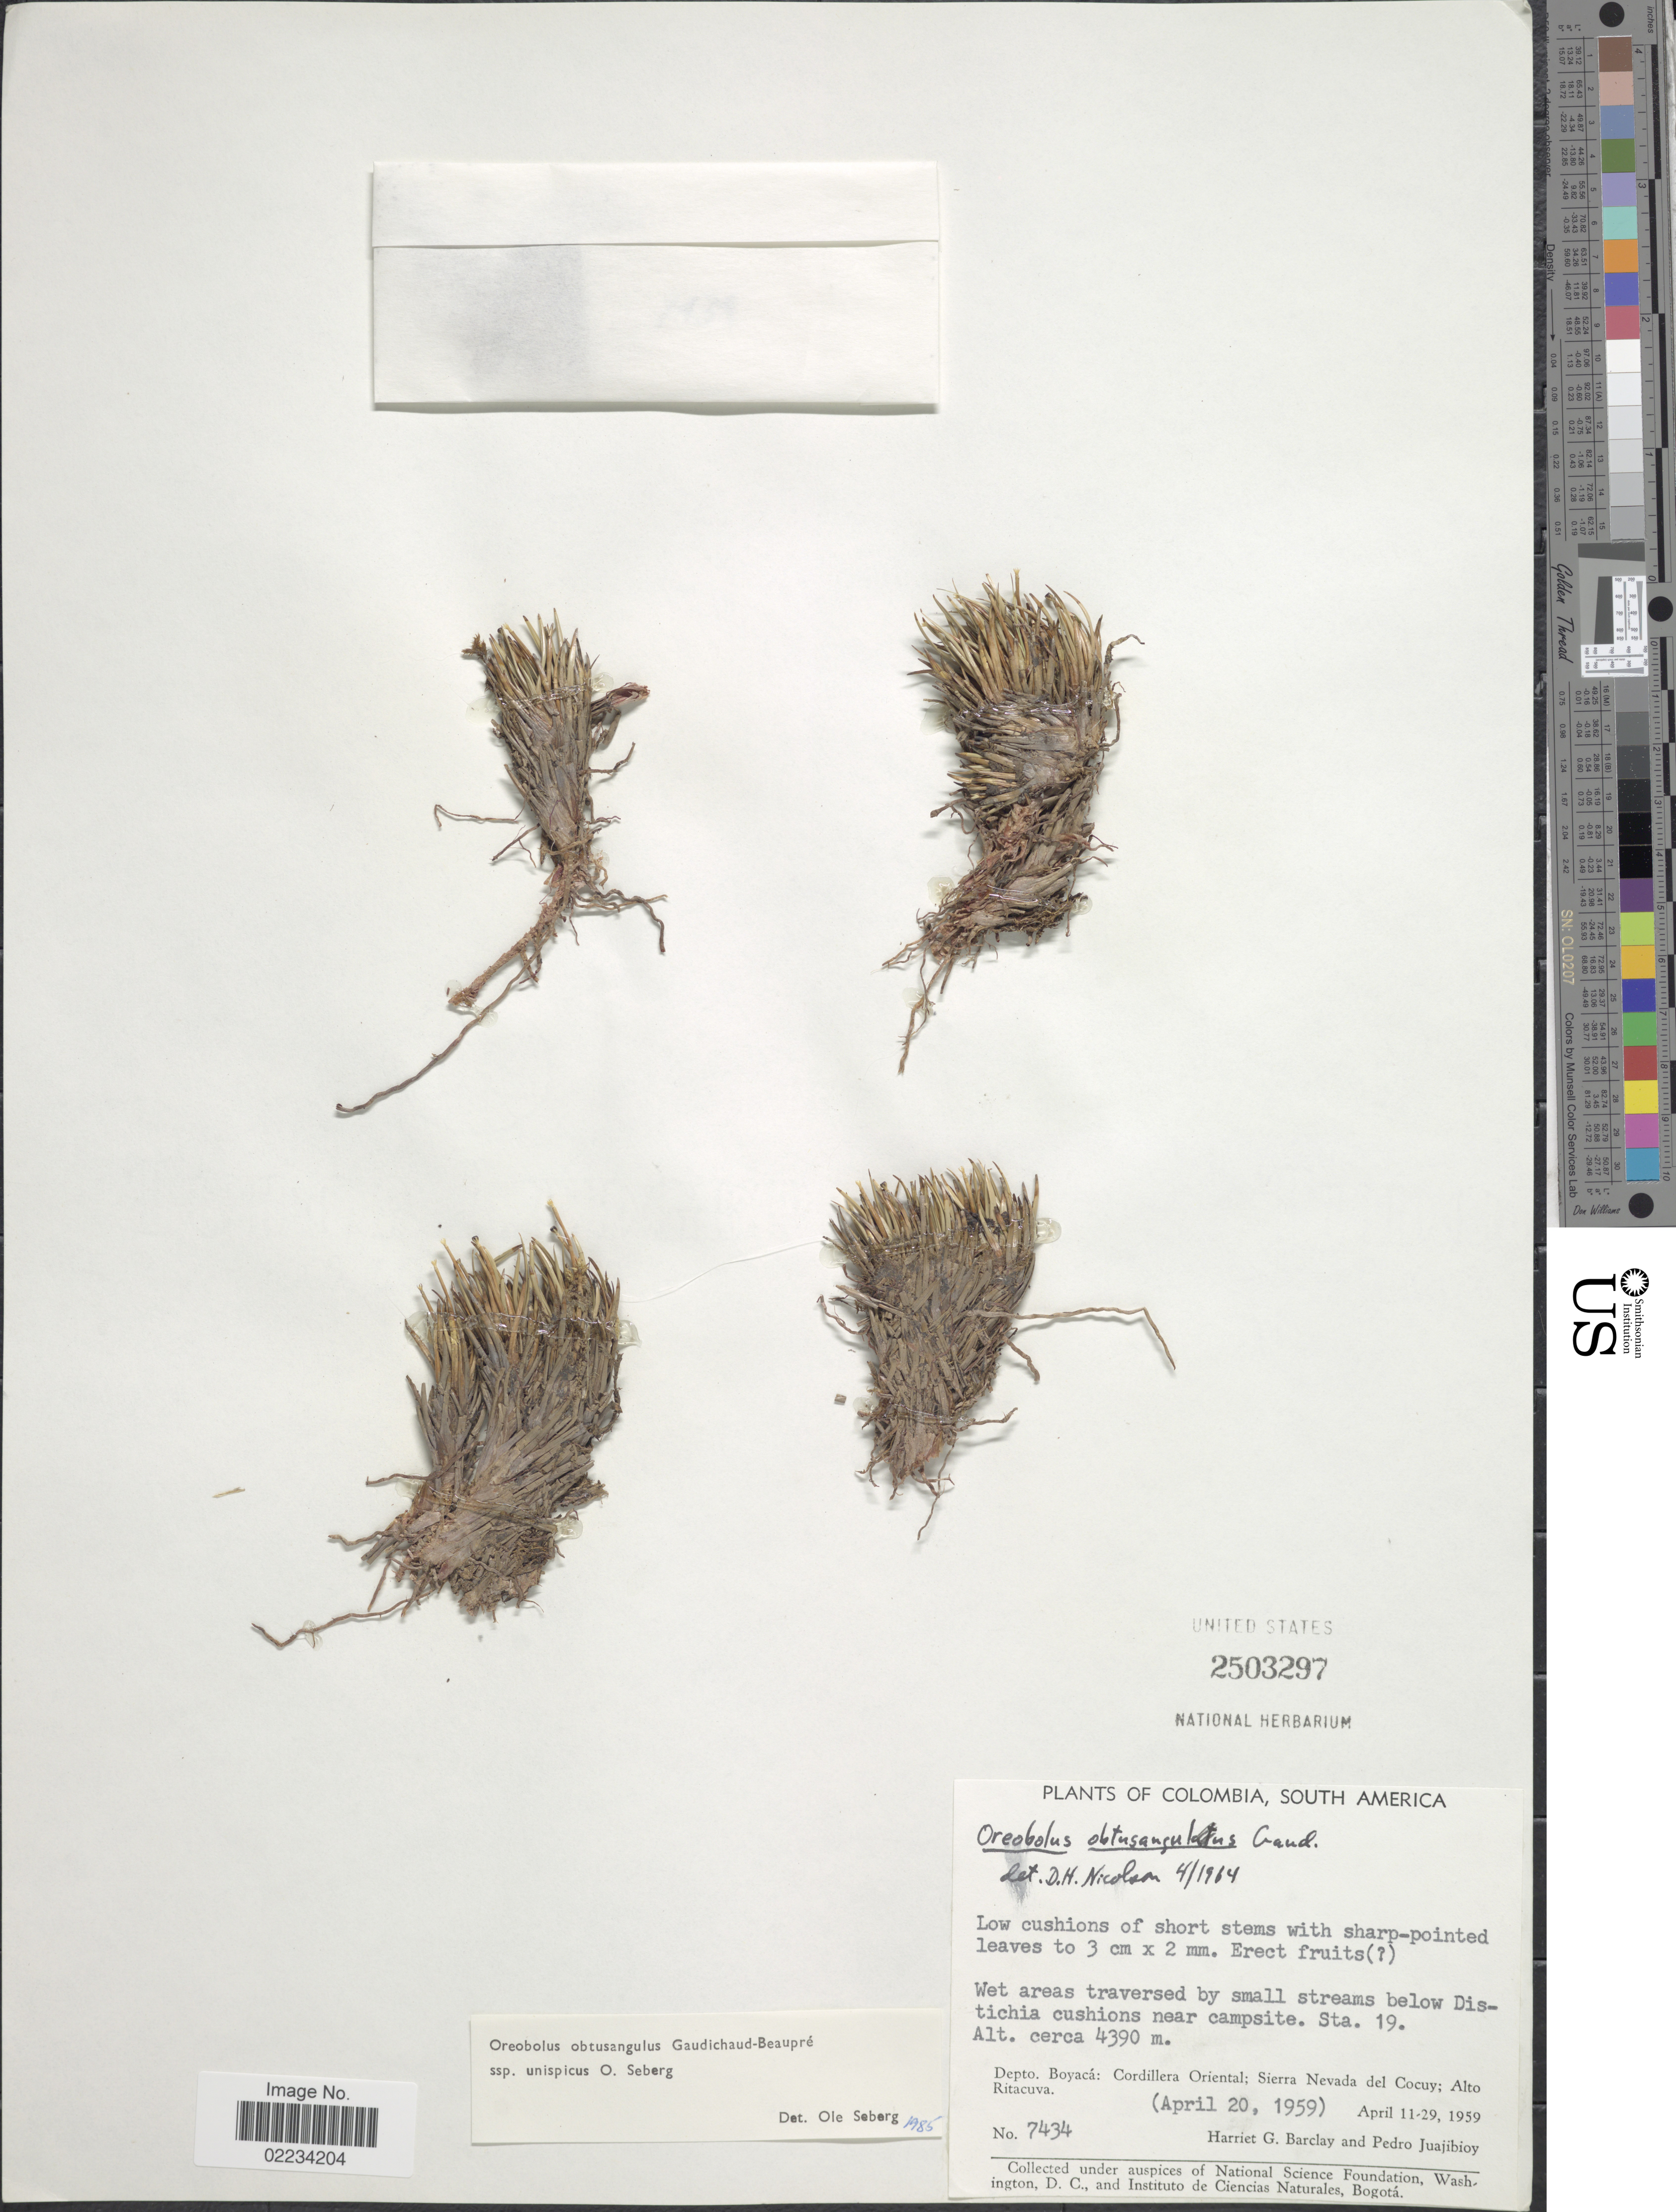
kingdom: Plantae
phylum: Tracheophyta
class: Liliopsida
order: Poales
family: Cyperaceae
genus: Oreobolus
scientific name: Oreobolus obtusangulus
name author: Gaudich.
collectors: H. G. Barclay & P. Juajibioy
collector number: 7434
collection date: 1959-04-20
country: Colombia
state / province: Boyacá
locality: Wet areas traversed by small streams below Distichia cushions near campsite Sta 19, Depto Boyacá: Cordillera Oriental; Sierra Nevada del Cocuy; Alto Ritacuva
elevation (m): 4390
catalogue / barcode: US 2503297